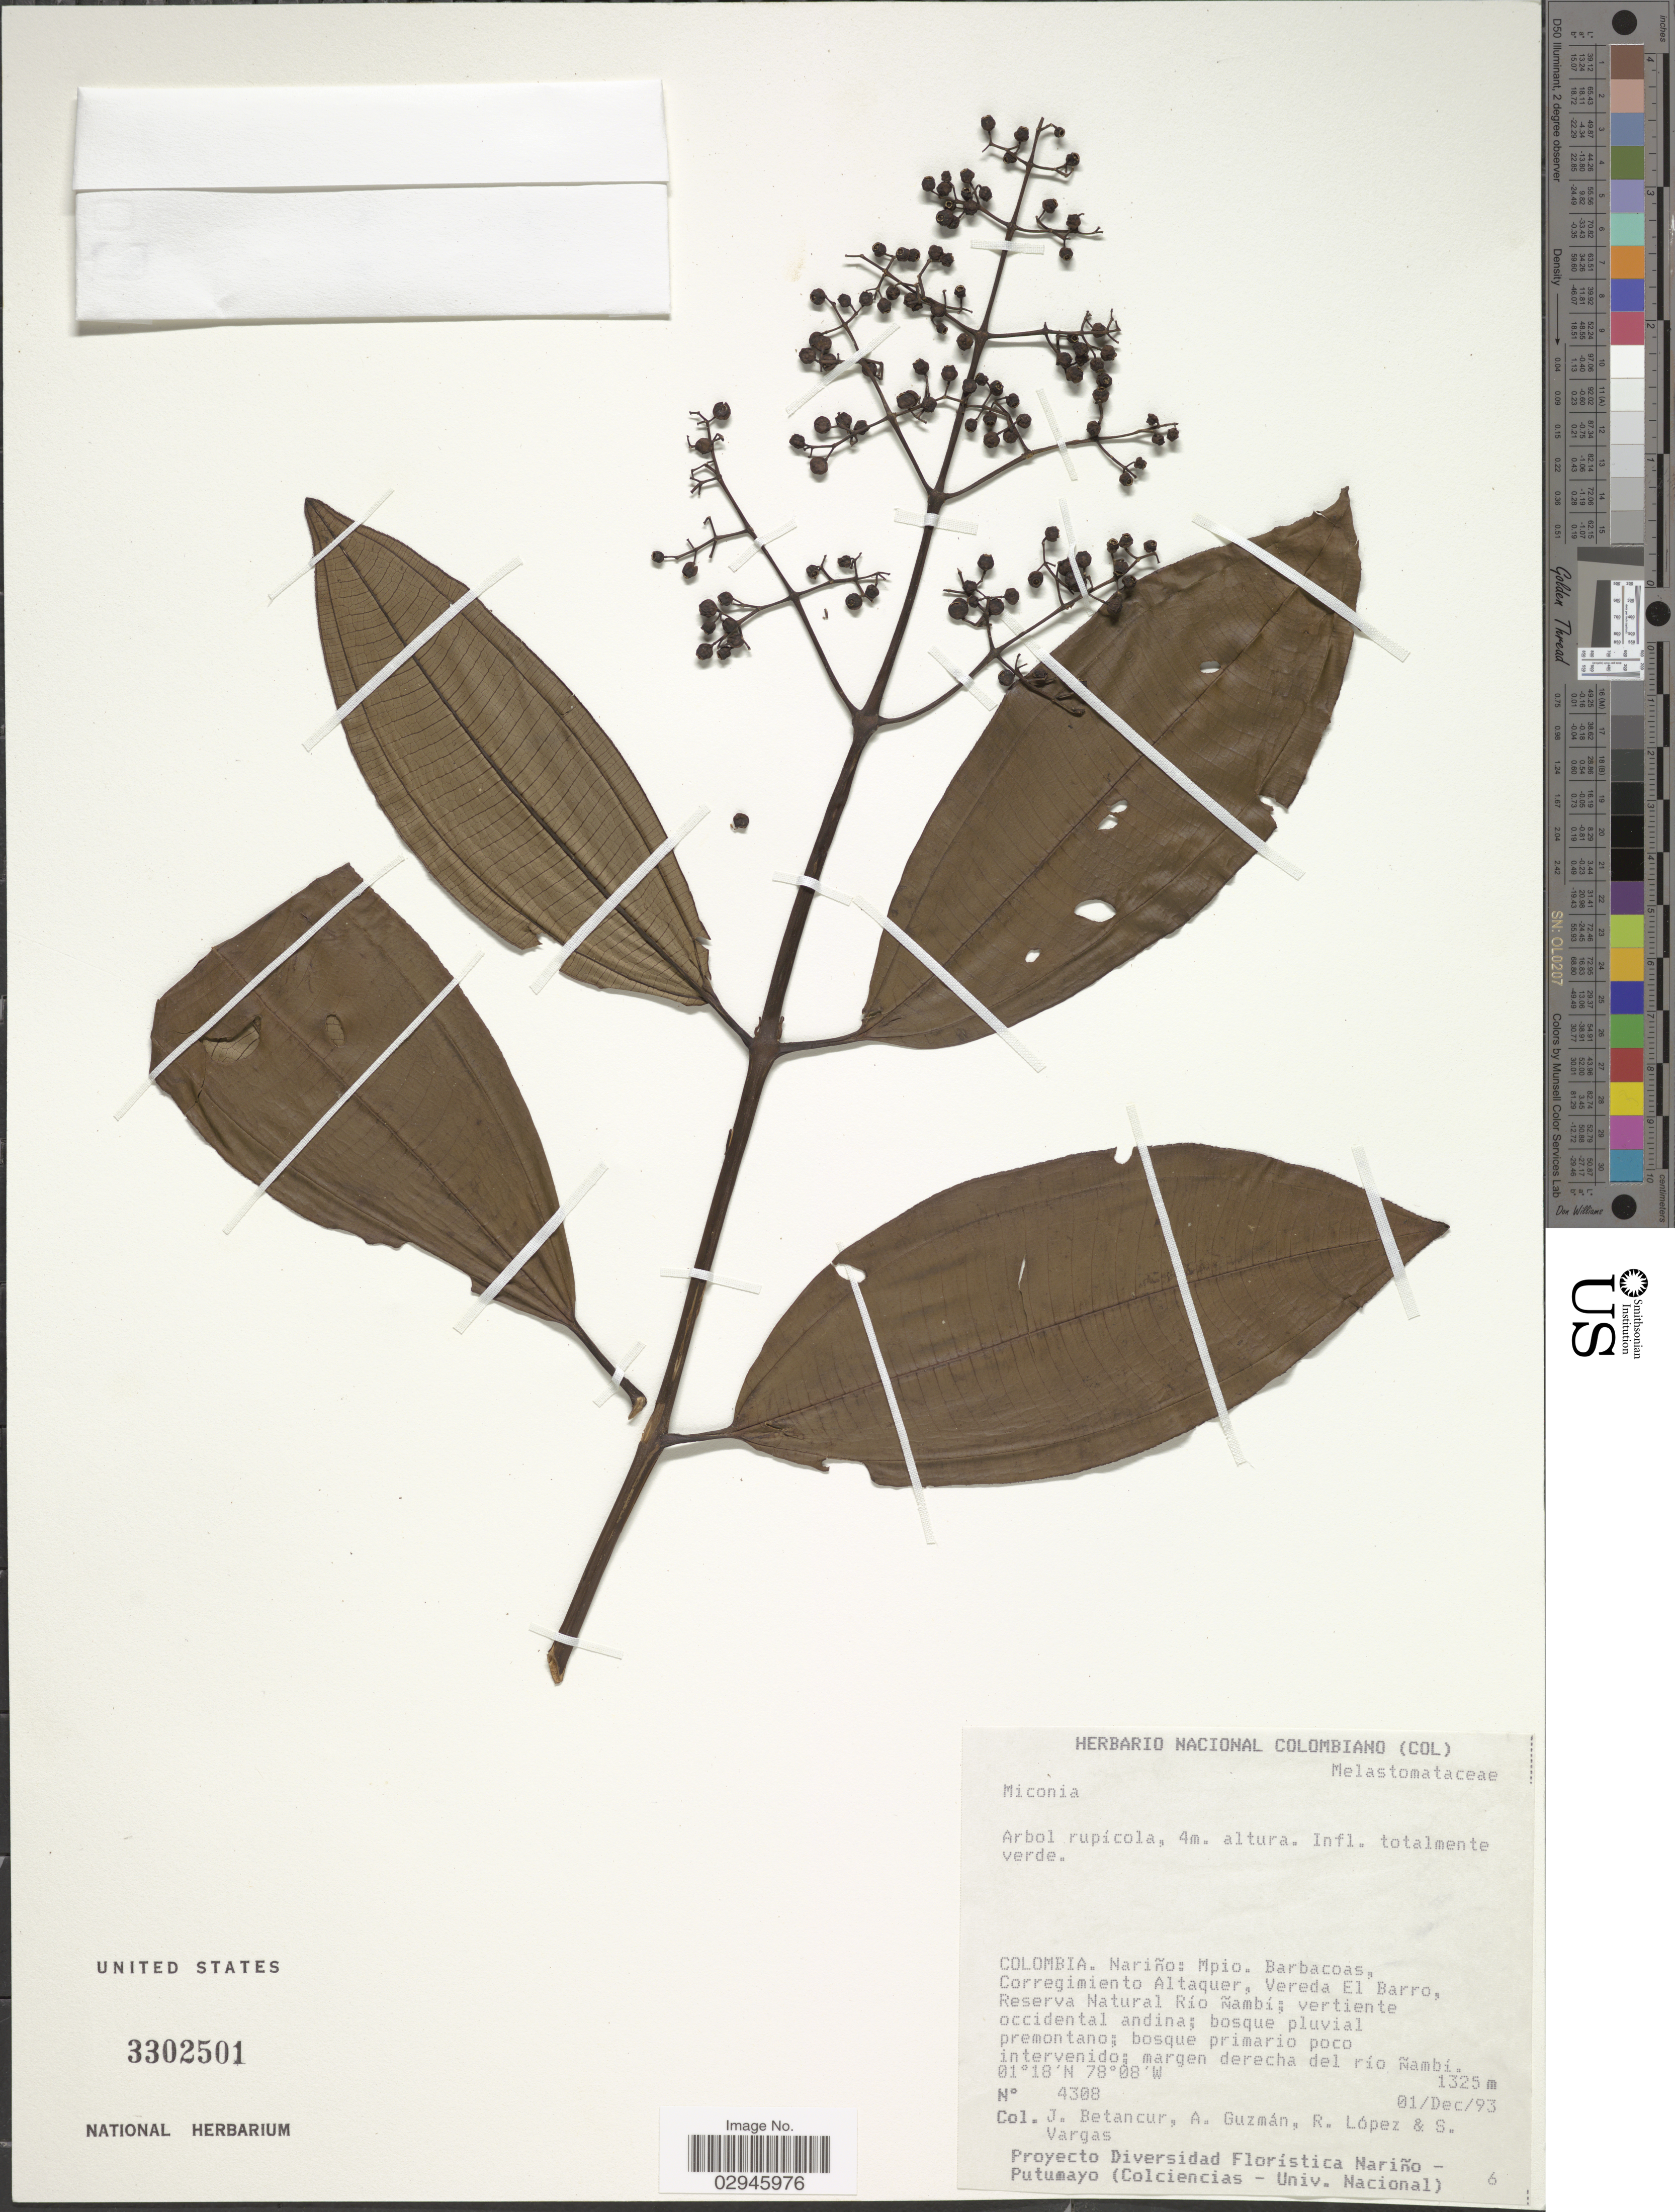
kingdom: Plantae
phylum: Tracheophyta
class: Magnoliopsida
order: Myrtales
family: Melastomataceae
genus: Miconia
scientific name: Miconia sp.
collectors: J. Betancur, A. Guzman, R. Lopez & S. Vargas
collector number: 4308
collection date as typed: Transcribed d/m/y: 1/12/93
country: Colombia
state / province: Nariño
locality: Mpio. Barbacoas, Corregimiento Altaquer, Vereda El Barro, Reserva Natural Río Ñambí; vertiente occidental andina; margen derecha del río Ñambí.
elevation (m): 1325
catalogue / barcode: US 3302501